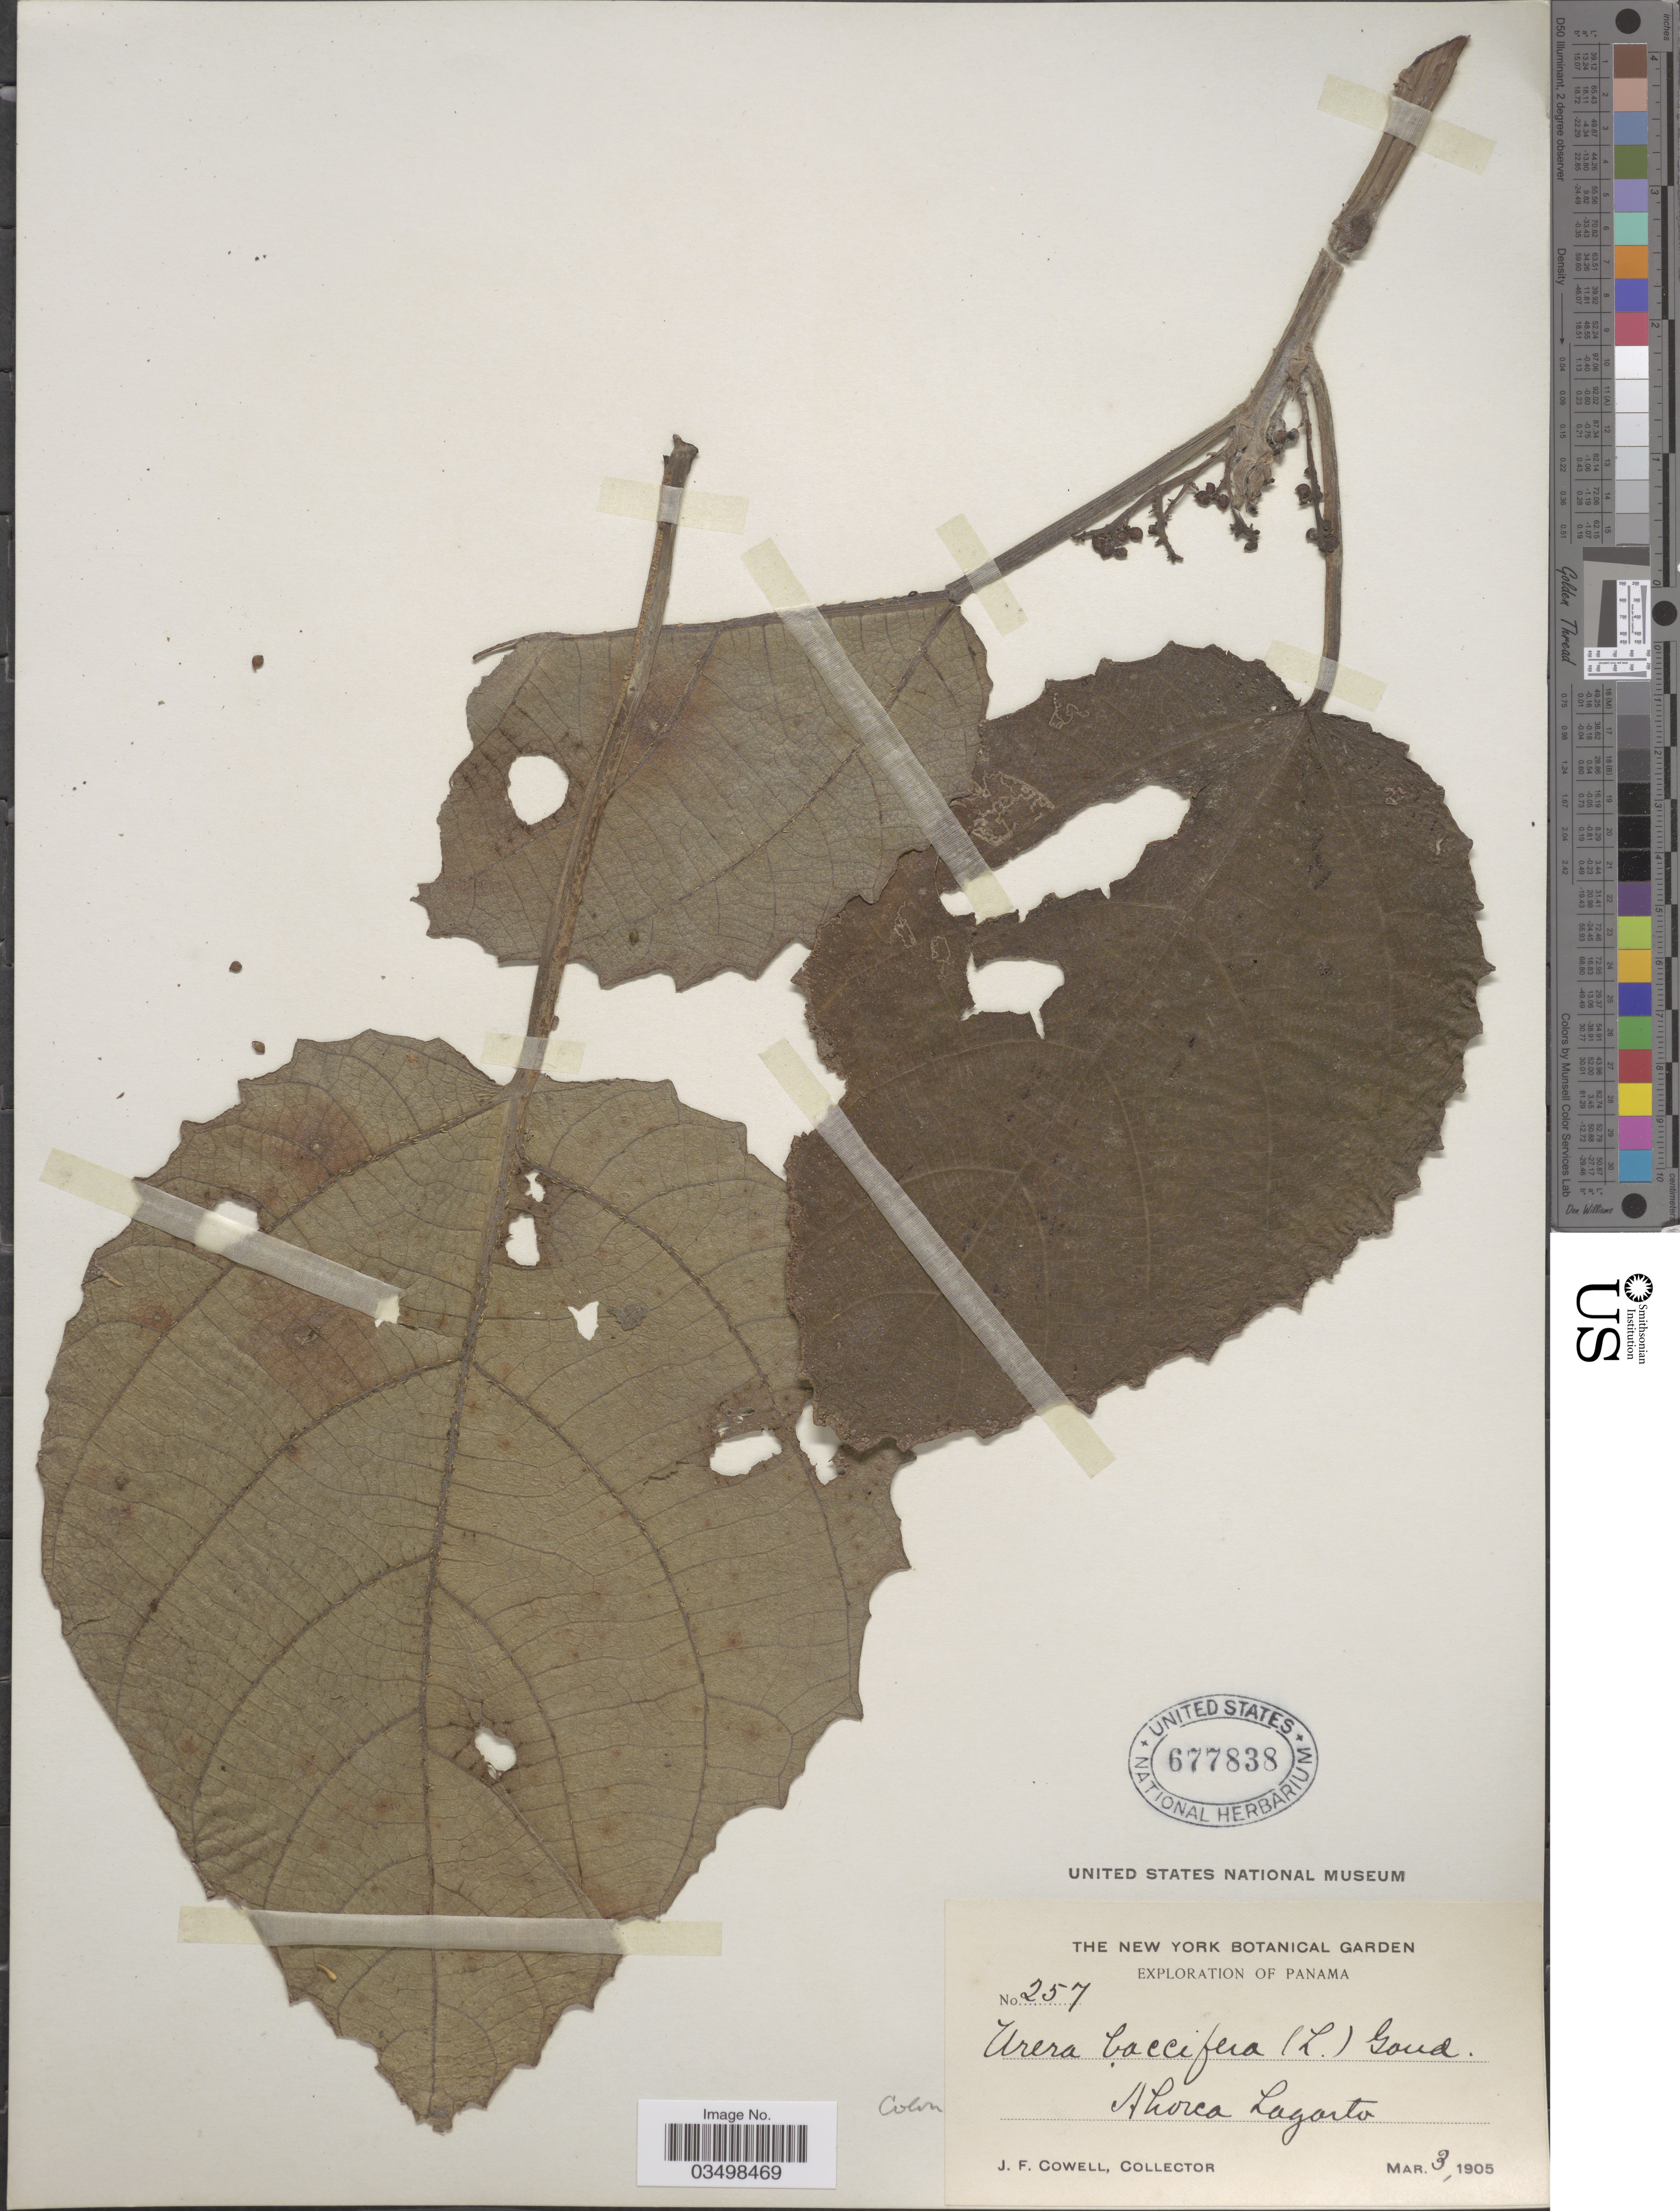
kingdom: Plantae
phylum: Tracheophyta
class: Magnoliopsida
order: Rosales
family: Urticaceae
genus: Urera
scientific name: Urera baccifera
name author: (L.) Gaudich. ex Wedd.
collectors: J. F. Cowell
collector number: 257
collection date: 1905-03-03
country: Panama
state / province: Colón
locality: Ahorca Lagarta.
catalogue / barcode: US 677838